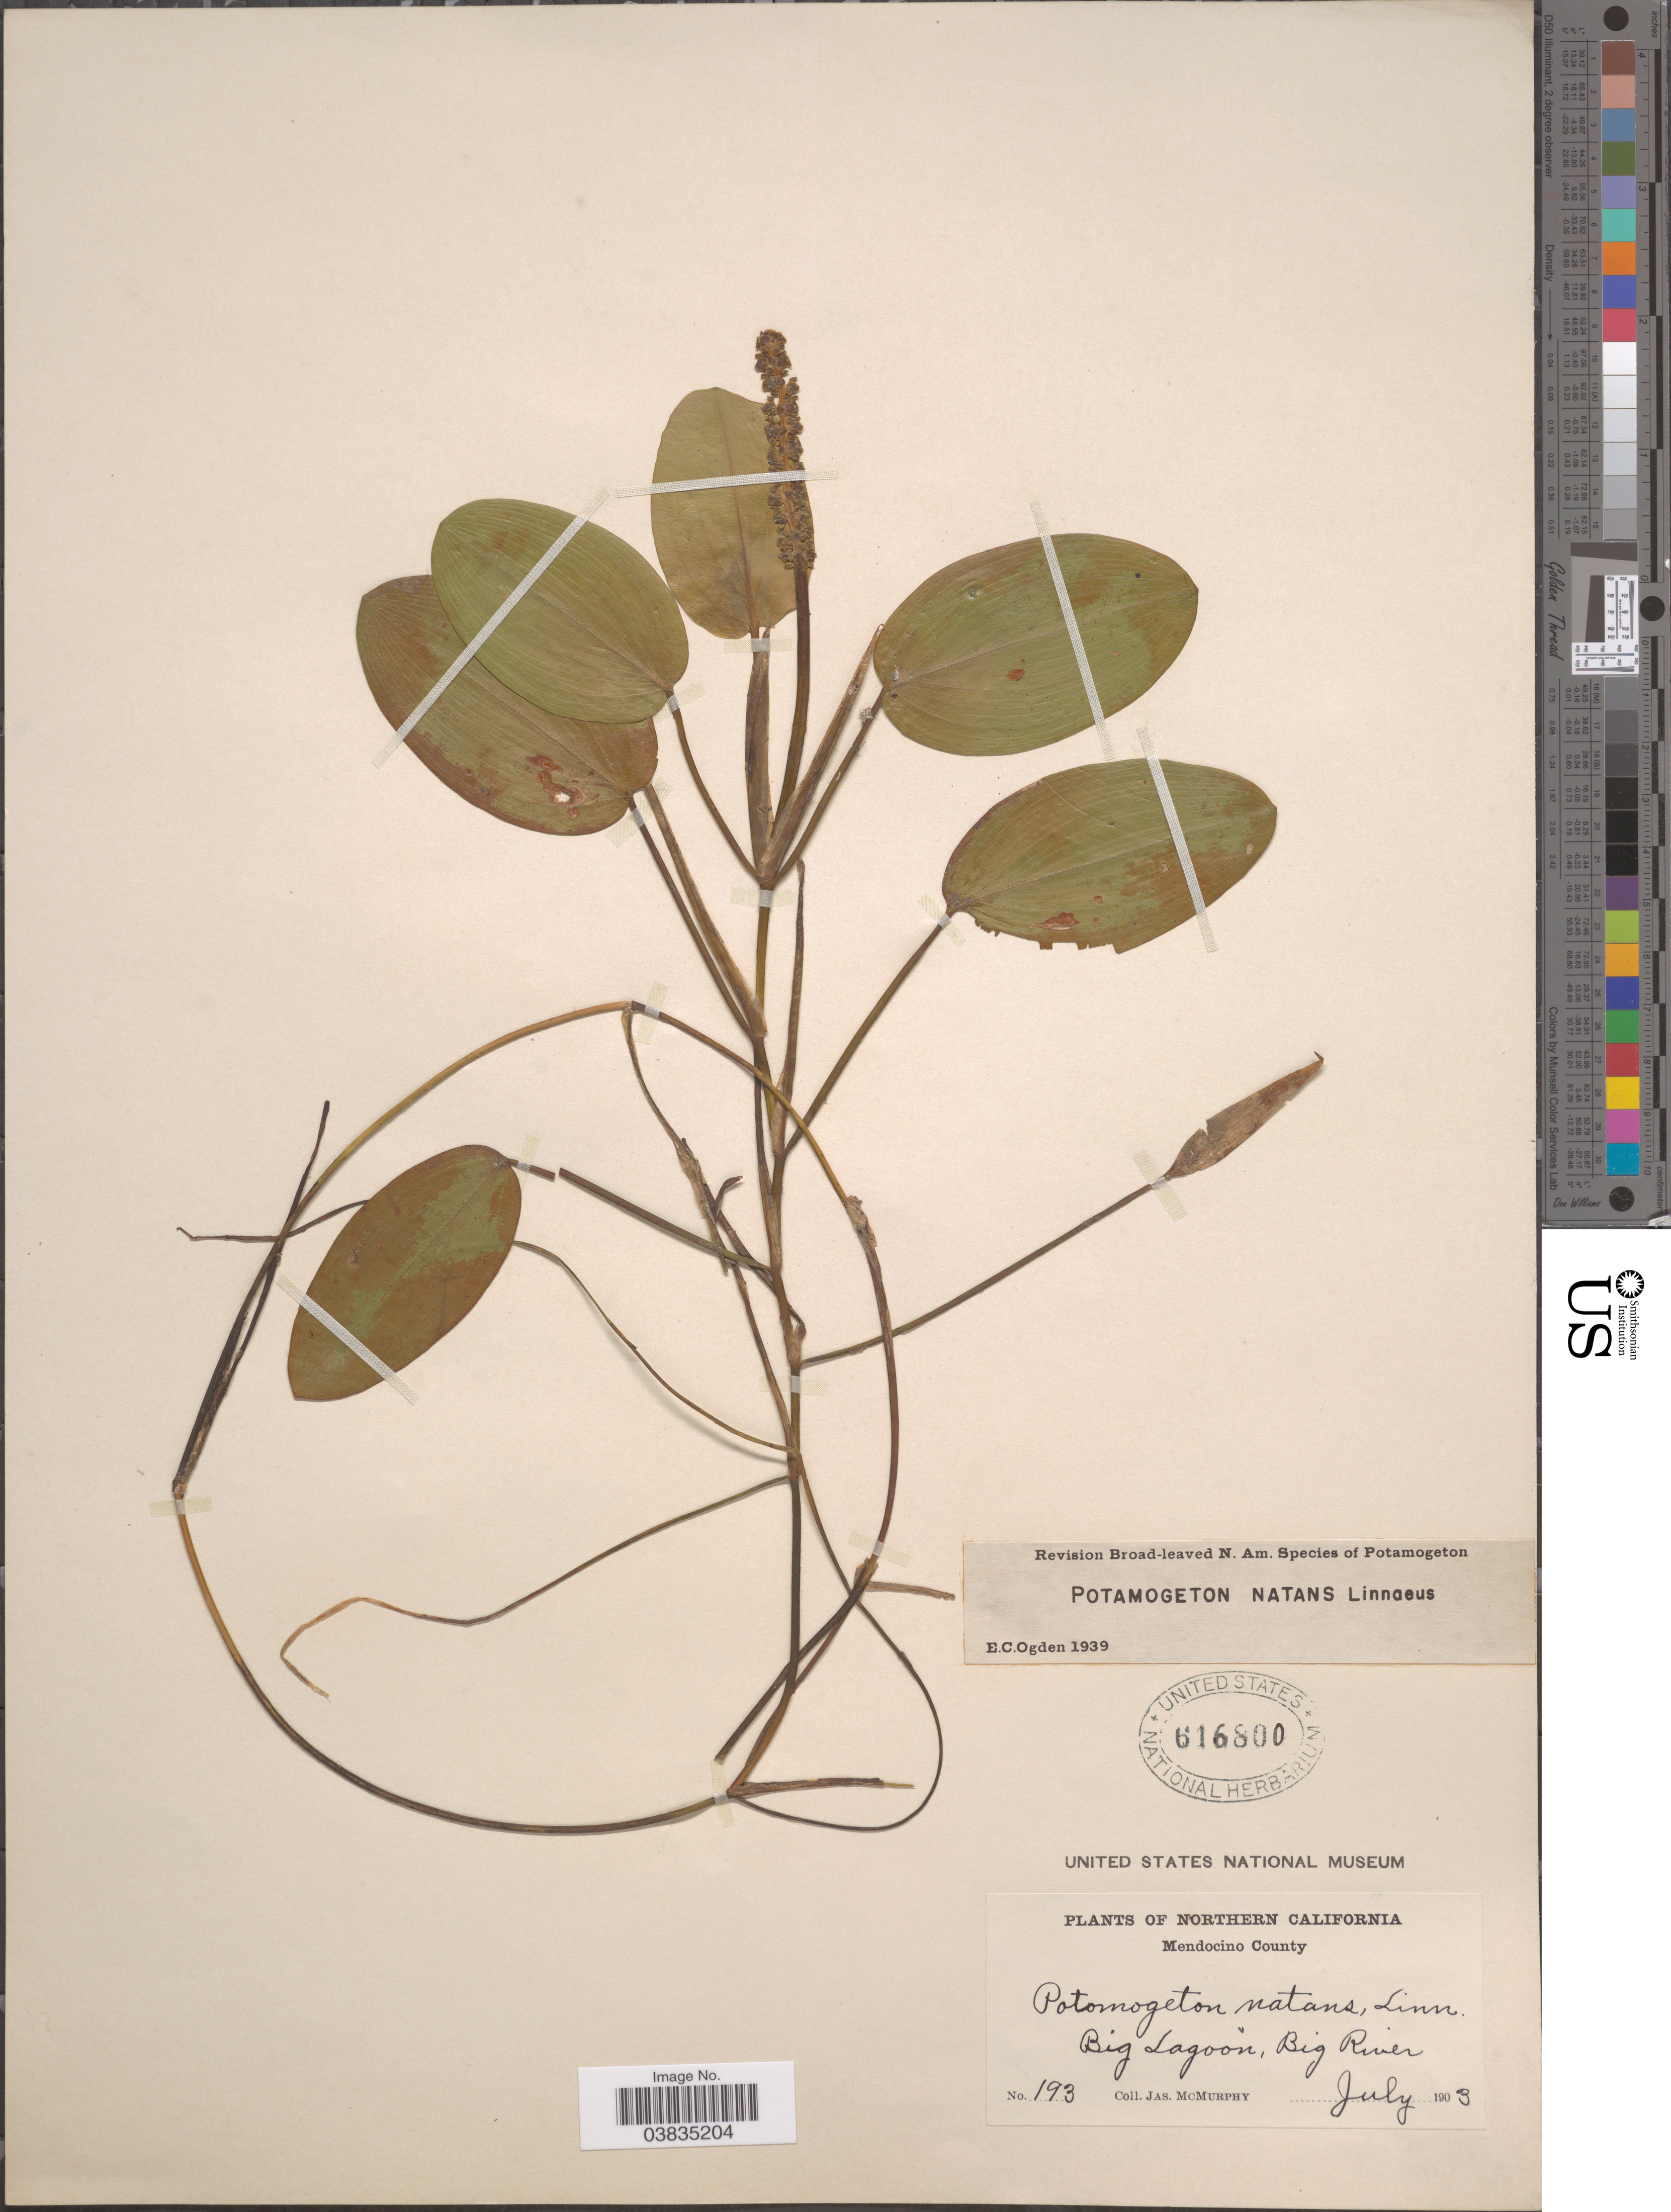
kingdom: Plantae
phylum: Tracheophyta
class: Liliopsida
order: Alismatales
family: Potamogetonaceae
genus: Potamogeton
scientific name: Potamogeton natans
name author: L.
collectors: J. McMurphy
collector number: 193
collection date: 1903-07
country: United States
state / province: California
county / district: Mendocino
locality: Northern California. Mendocino County. Big Lagoon, Big River.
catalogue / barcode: US 616800